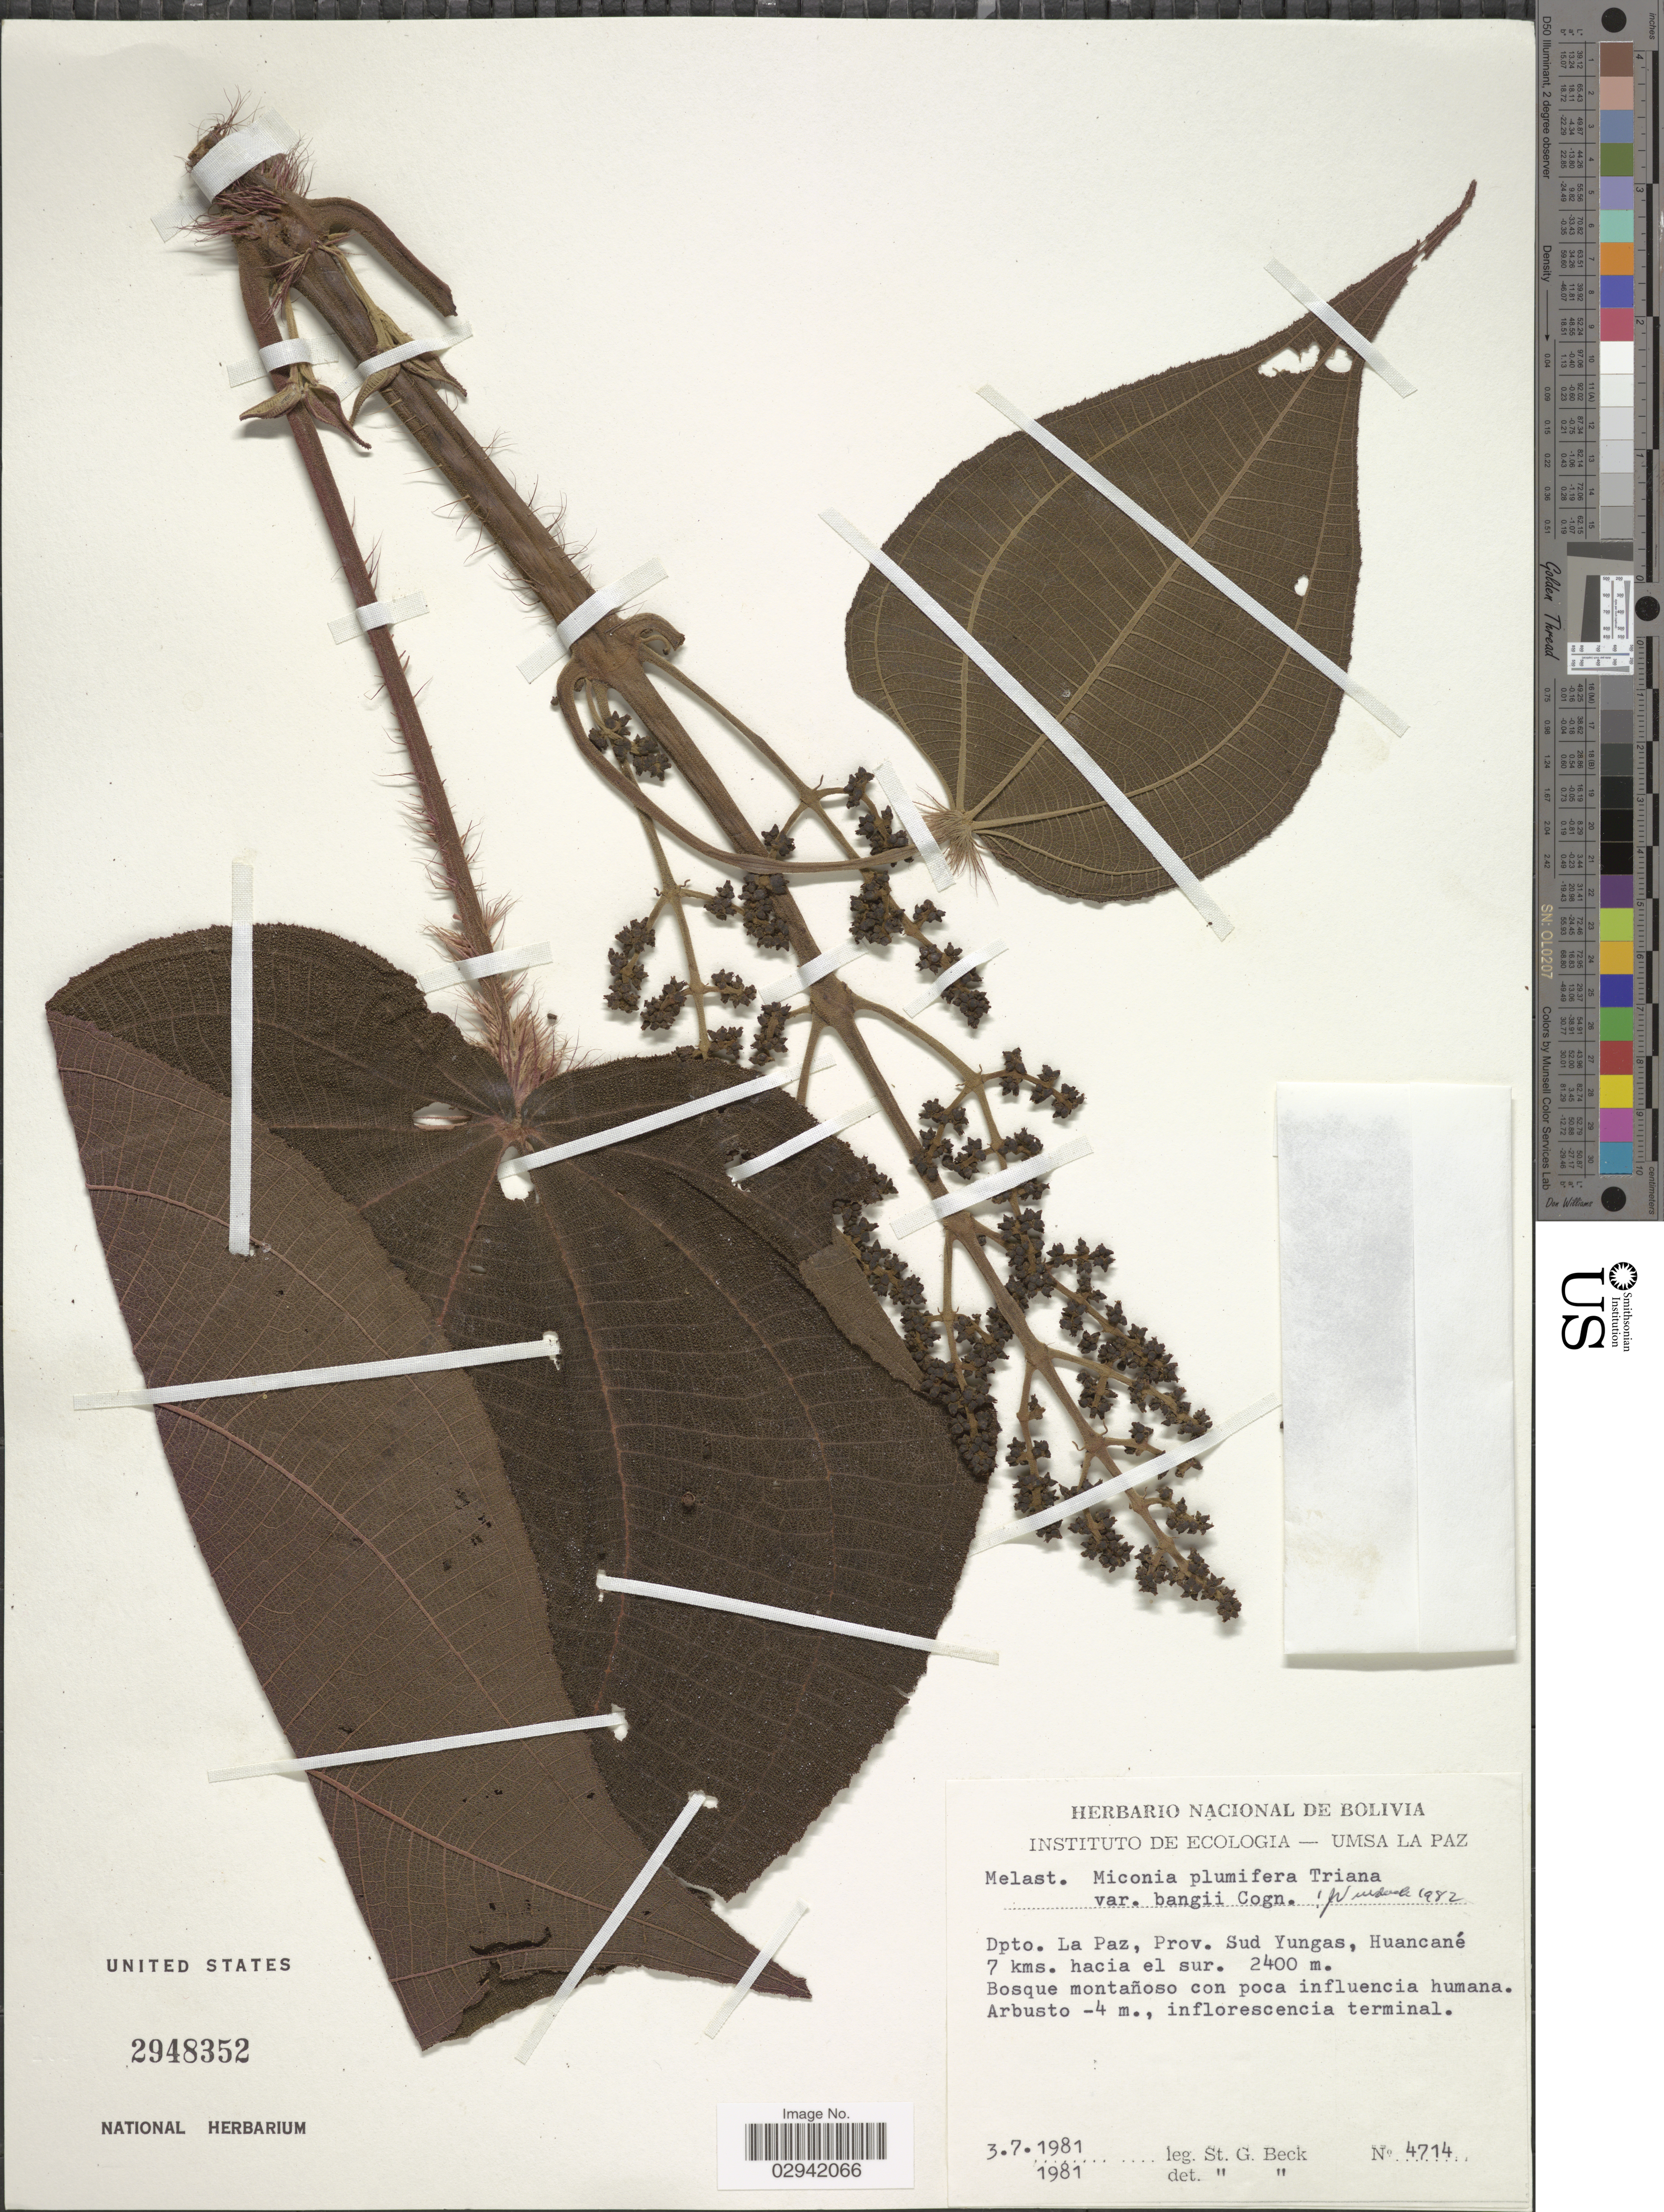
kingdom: Plantae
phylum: Tracheophyta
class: Magnoliopsida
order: Myrtales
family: Melastomataceae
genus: Miconia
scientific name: Miconia plumifera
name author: Triana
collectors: S. G. Beck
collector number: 4714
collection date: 1981-07-03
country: Bolivia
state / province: La Paz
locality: Prov. Sud Yungas, Huancané 7 kms. hacia el sur.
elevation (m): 2400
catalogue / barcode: US 2948352